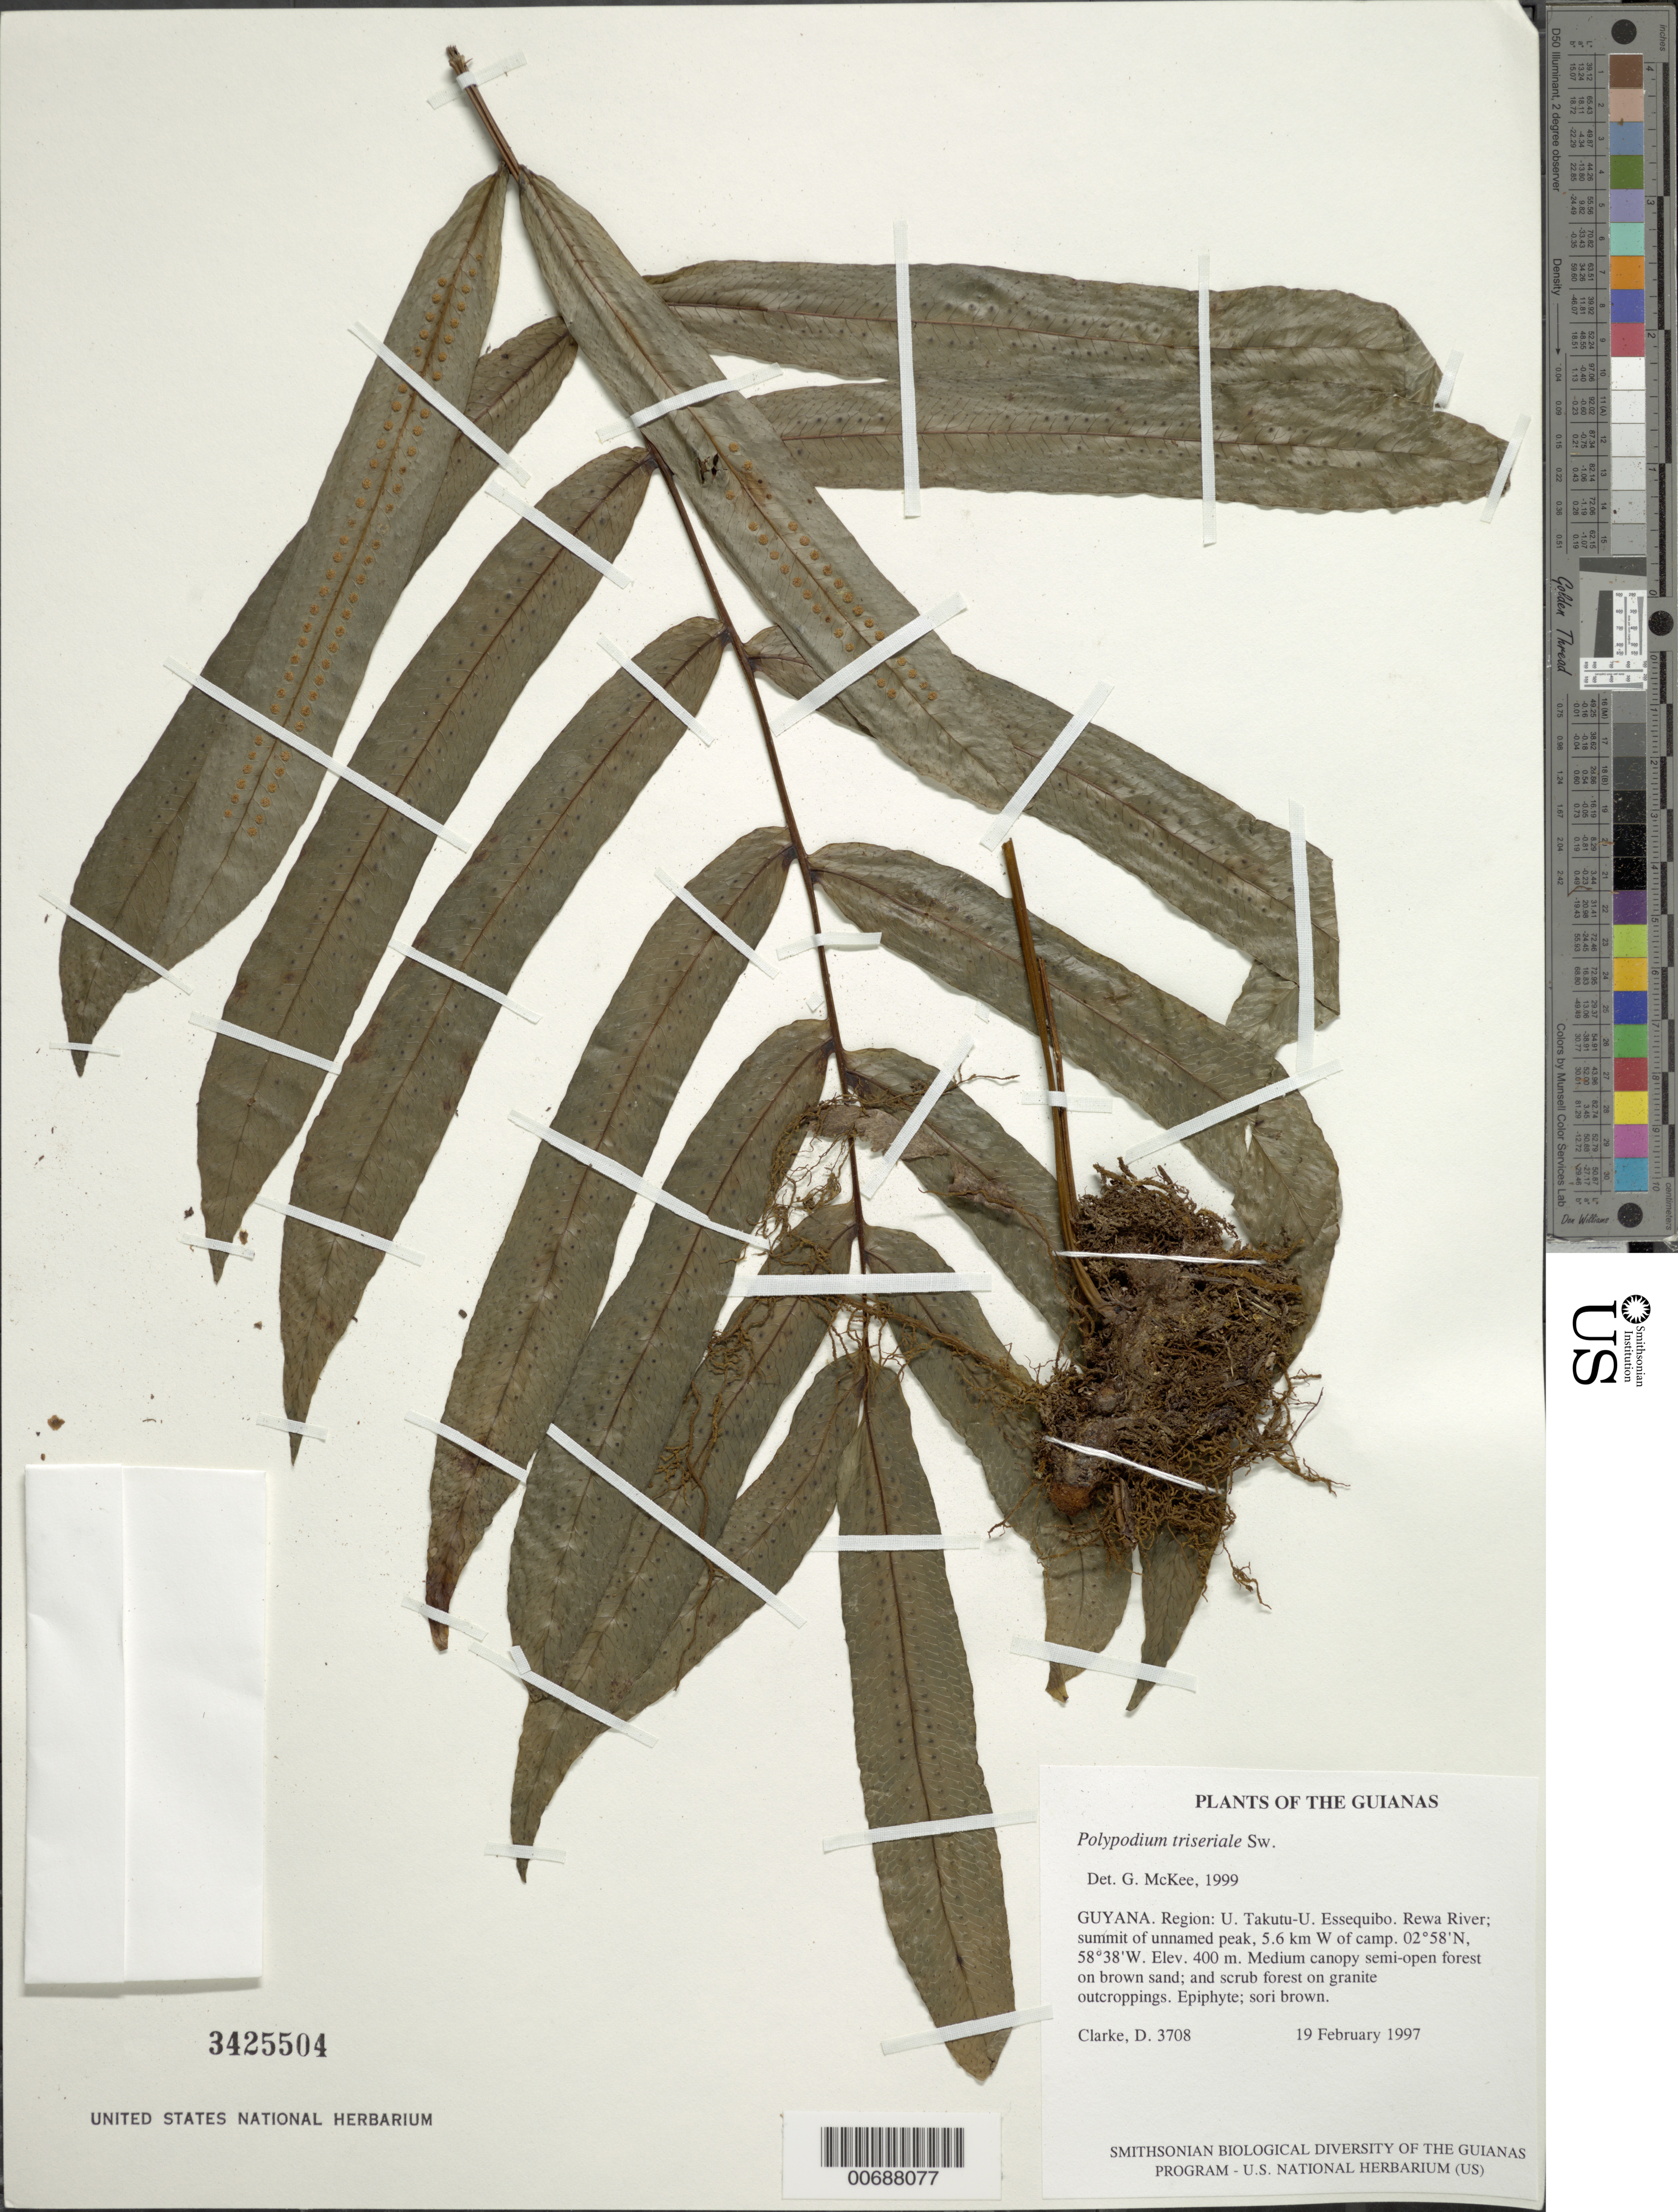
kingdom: Plantae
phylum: Tracheophyta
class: Polypodiopsida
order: Polypodiales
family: Polypodiaceae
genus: Serpocaulon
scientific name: Serpocaulon triseriale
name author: (Sw.) A.R. Sm.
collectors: H. D. Clarke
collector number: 3708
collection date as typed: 19 February 1997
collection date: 1997-02-19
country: Guyana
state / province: U. Takutu-U. Essequibo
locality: Rewa River; summit of unnamed peak, 5.6 km W of camp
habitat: Medium canopy semi-open forest on brown sand; and scrub forest on granite outcroppings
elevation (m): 400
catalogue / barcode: US 3425504